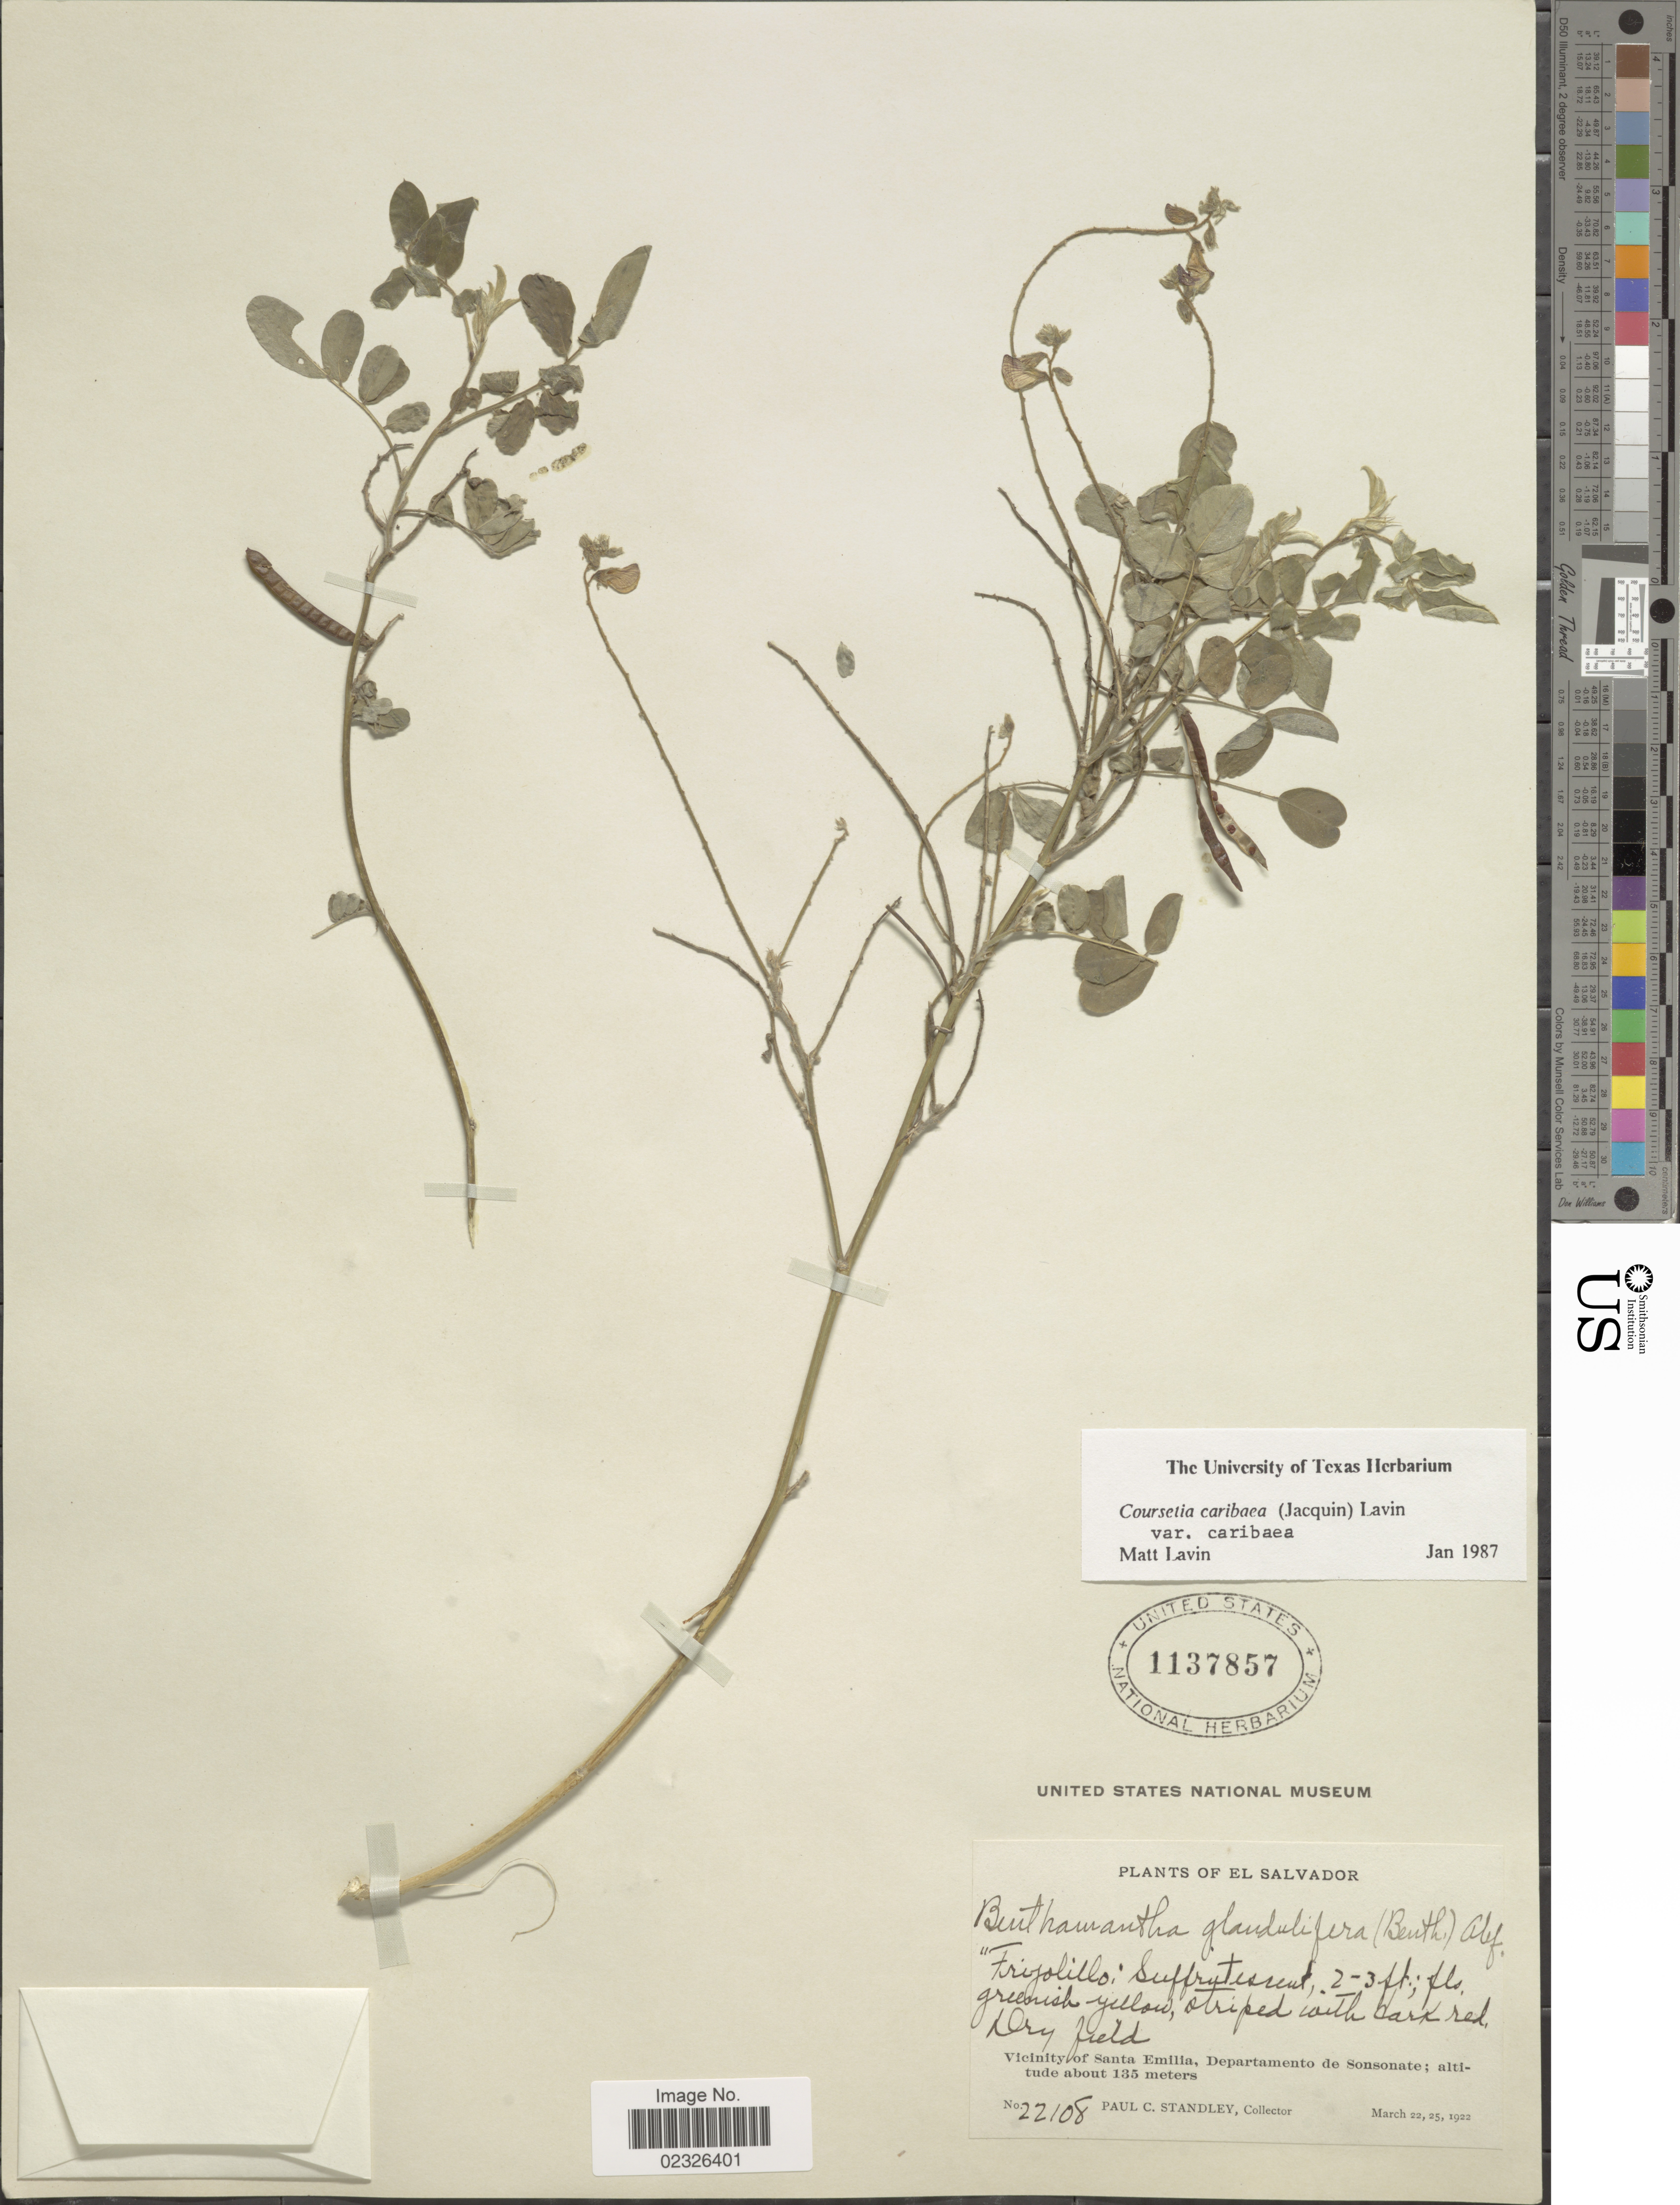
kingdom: Plantae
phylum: Tracheophyta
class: Magnoliopsida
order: Fabales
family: Fabaceae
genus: Coursetia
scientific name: Coursetia caribaea var. caribaea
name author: (Jacq.) Lavin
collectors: P. C. Standley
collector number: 22108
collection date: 1922-03-22/1922-03-25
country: El Salvador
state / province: Sonsonate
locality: Vicinity of Santa Emilia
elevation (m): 135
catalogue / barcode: US 1137857